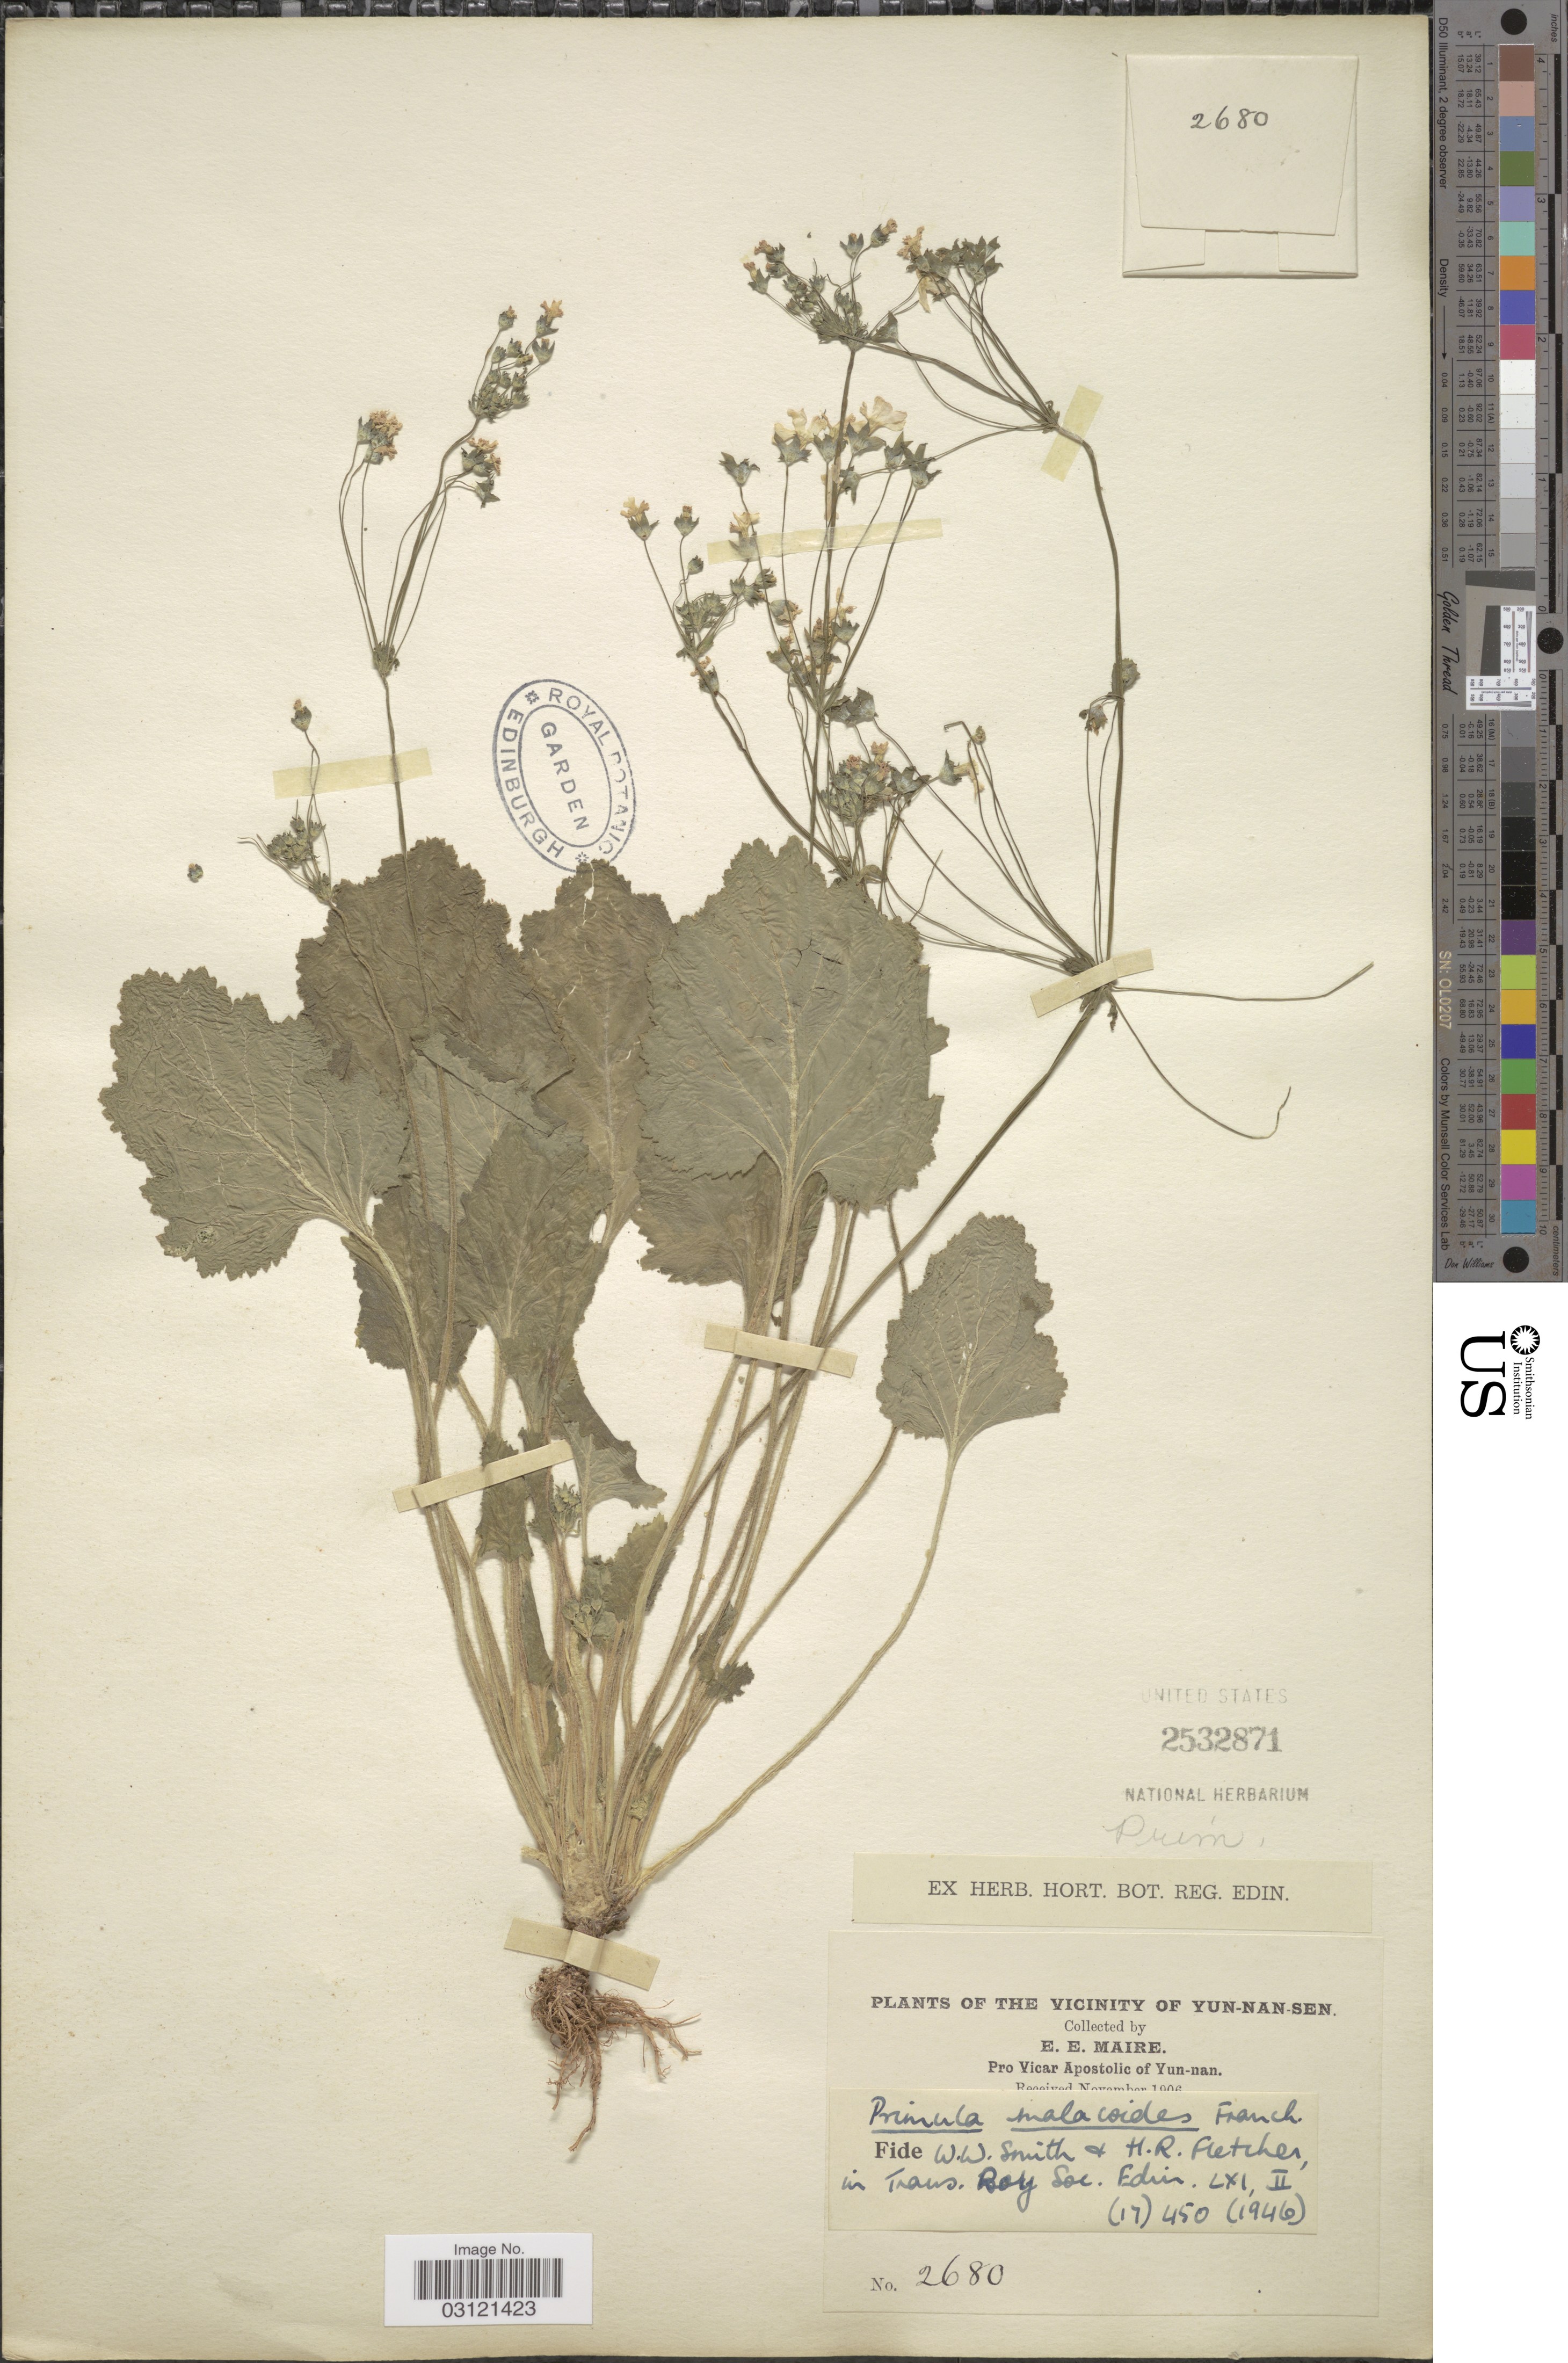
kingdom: Plantae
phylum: Tracheophyta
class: Magnoliopsida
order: Ericales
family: Primulaceae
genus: Primula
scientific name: Primula malacoides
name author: Franch.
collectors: G. Forrest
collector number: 2680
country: China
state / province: Yunnan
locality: Vicinity of Yun-nan-sen. Pro Vicar Apostolic of Yun-nan.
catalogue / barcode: US 2532871